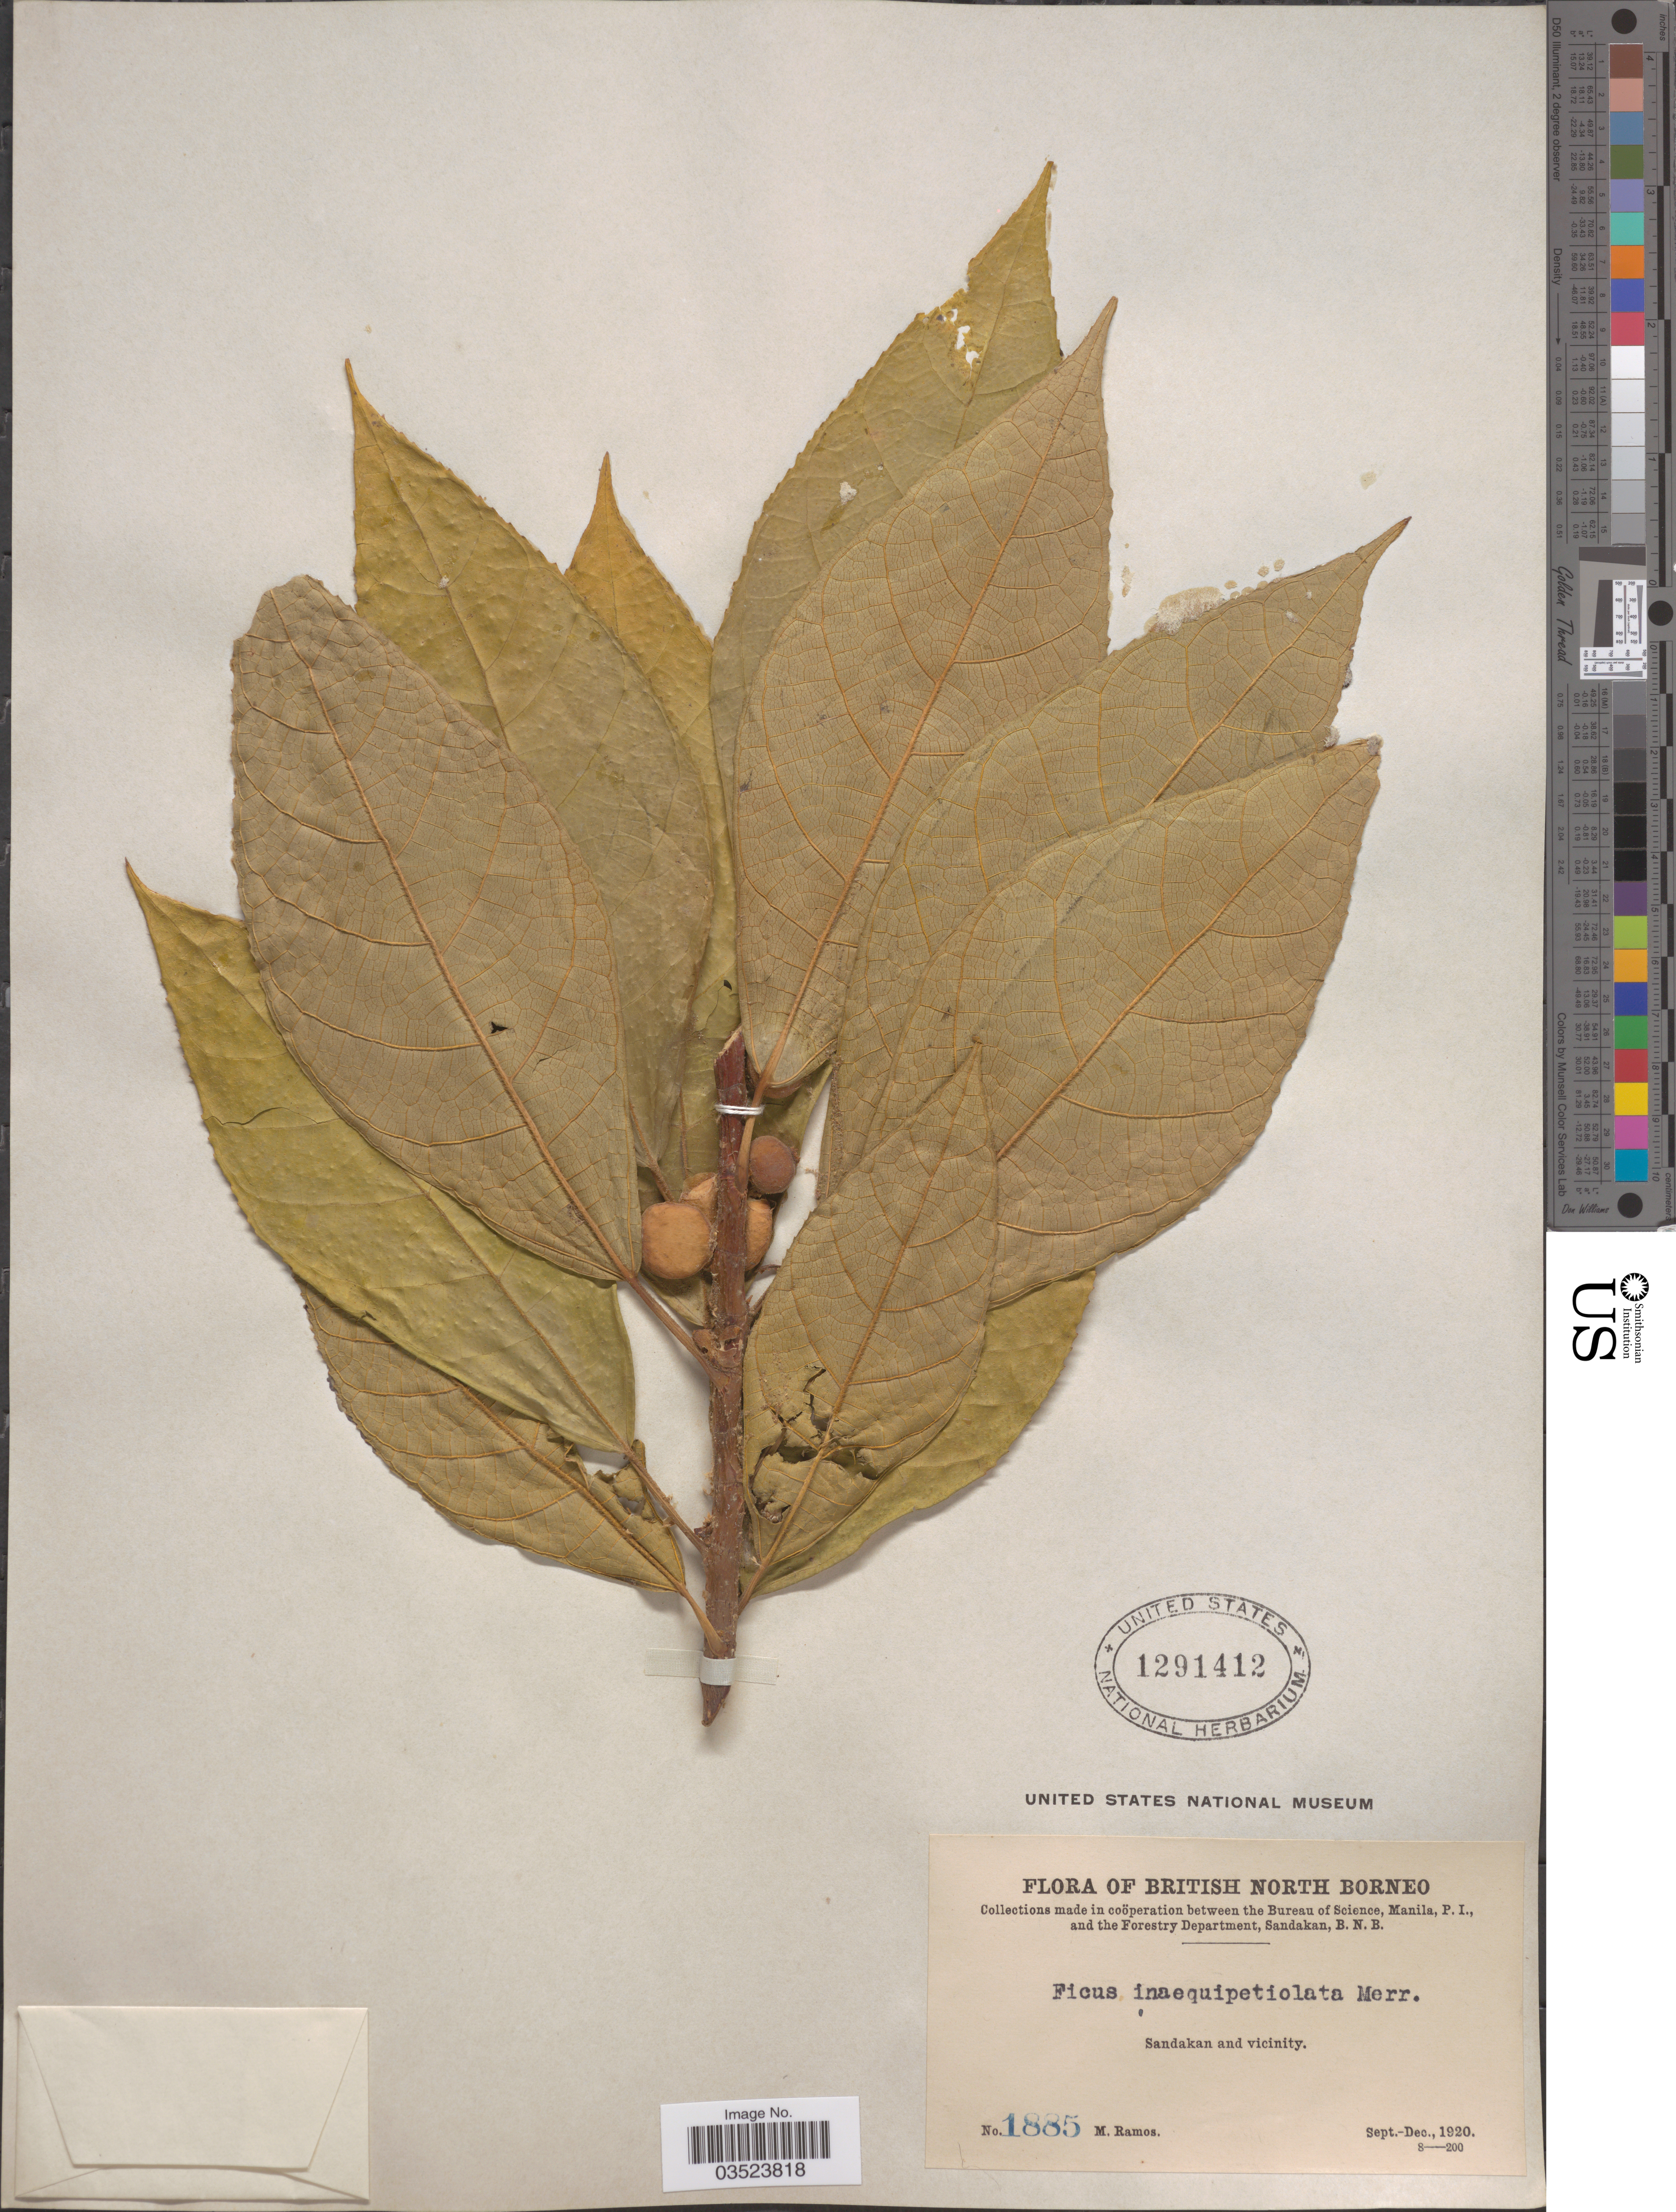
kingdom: Plantae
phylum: Tracheophyta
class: Magnoliopsida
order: Rosales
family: Moraceae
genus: Ficus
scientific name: Ficus inaequipetiolata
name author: Merr.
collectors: M. Ramos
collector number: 1885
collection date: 1920-09/1920-12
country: Malaysia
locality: British North Borneo. Sandakan and vicinity.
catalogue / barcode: US 1291412